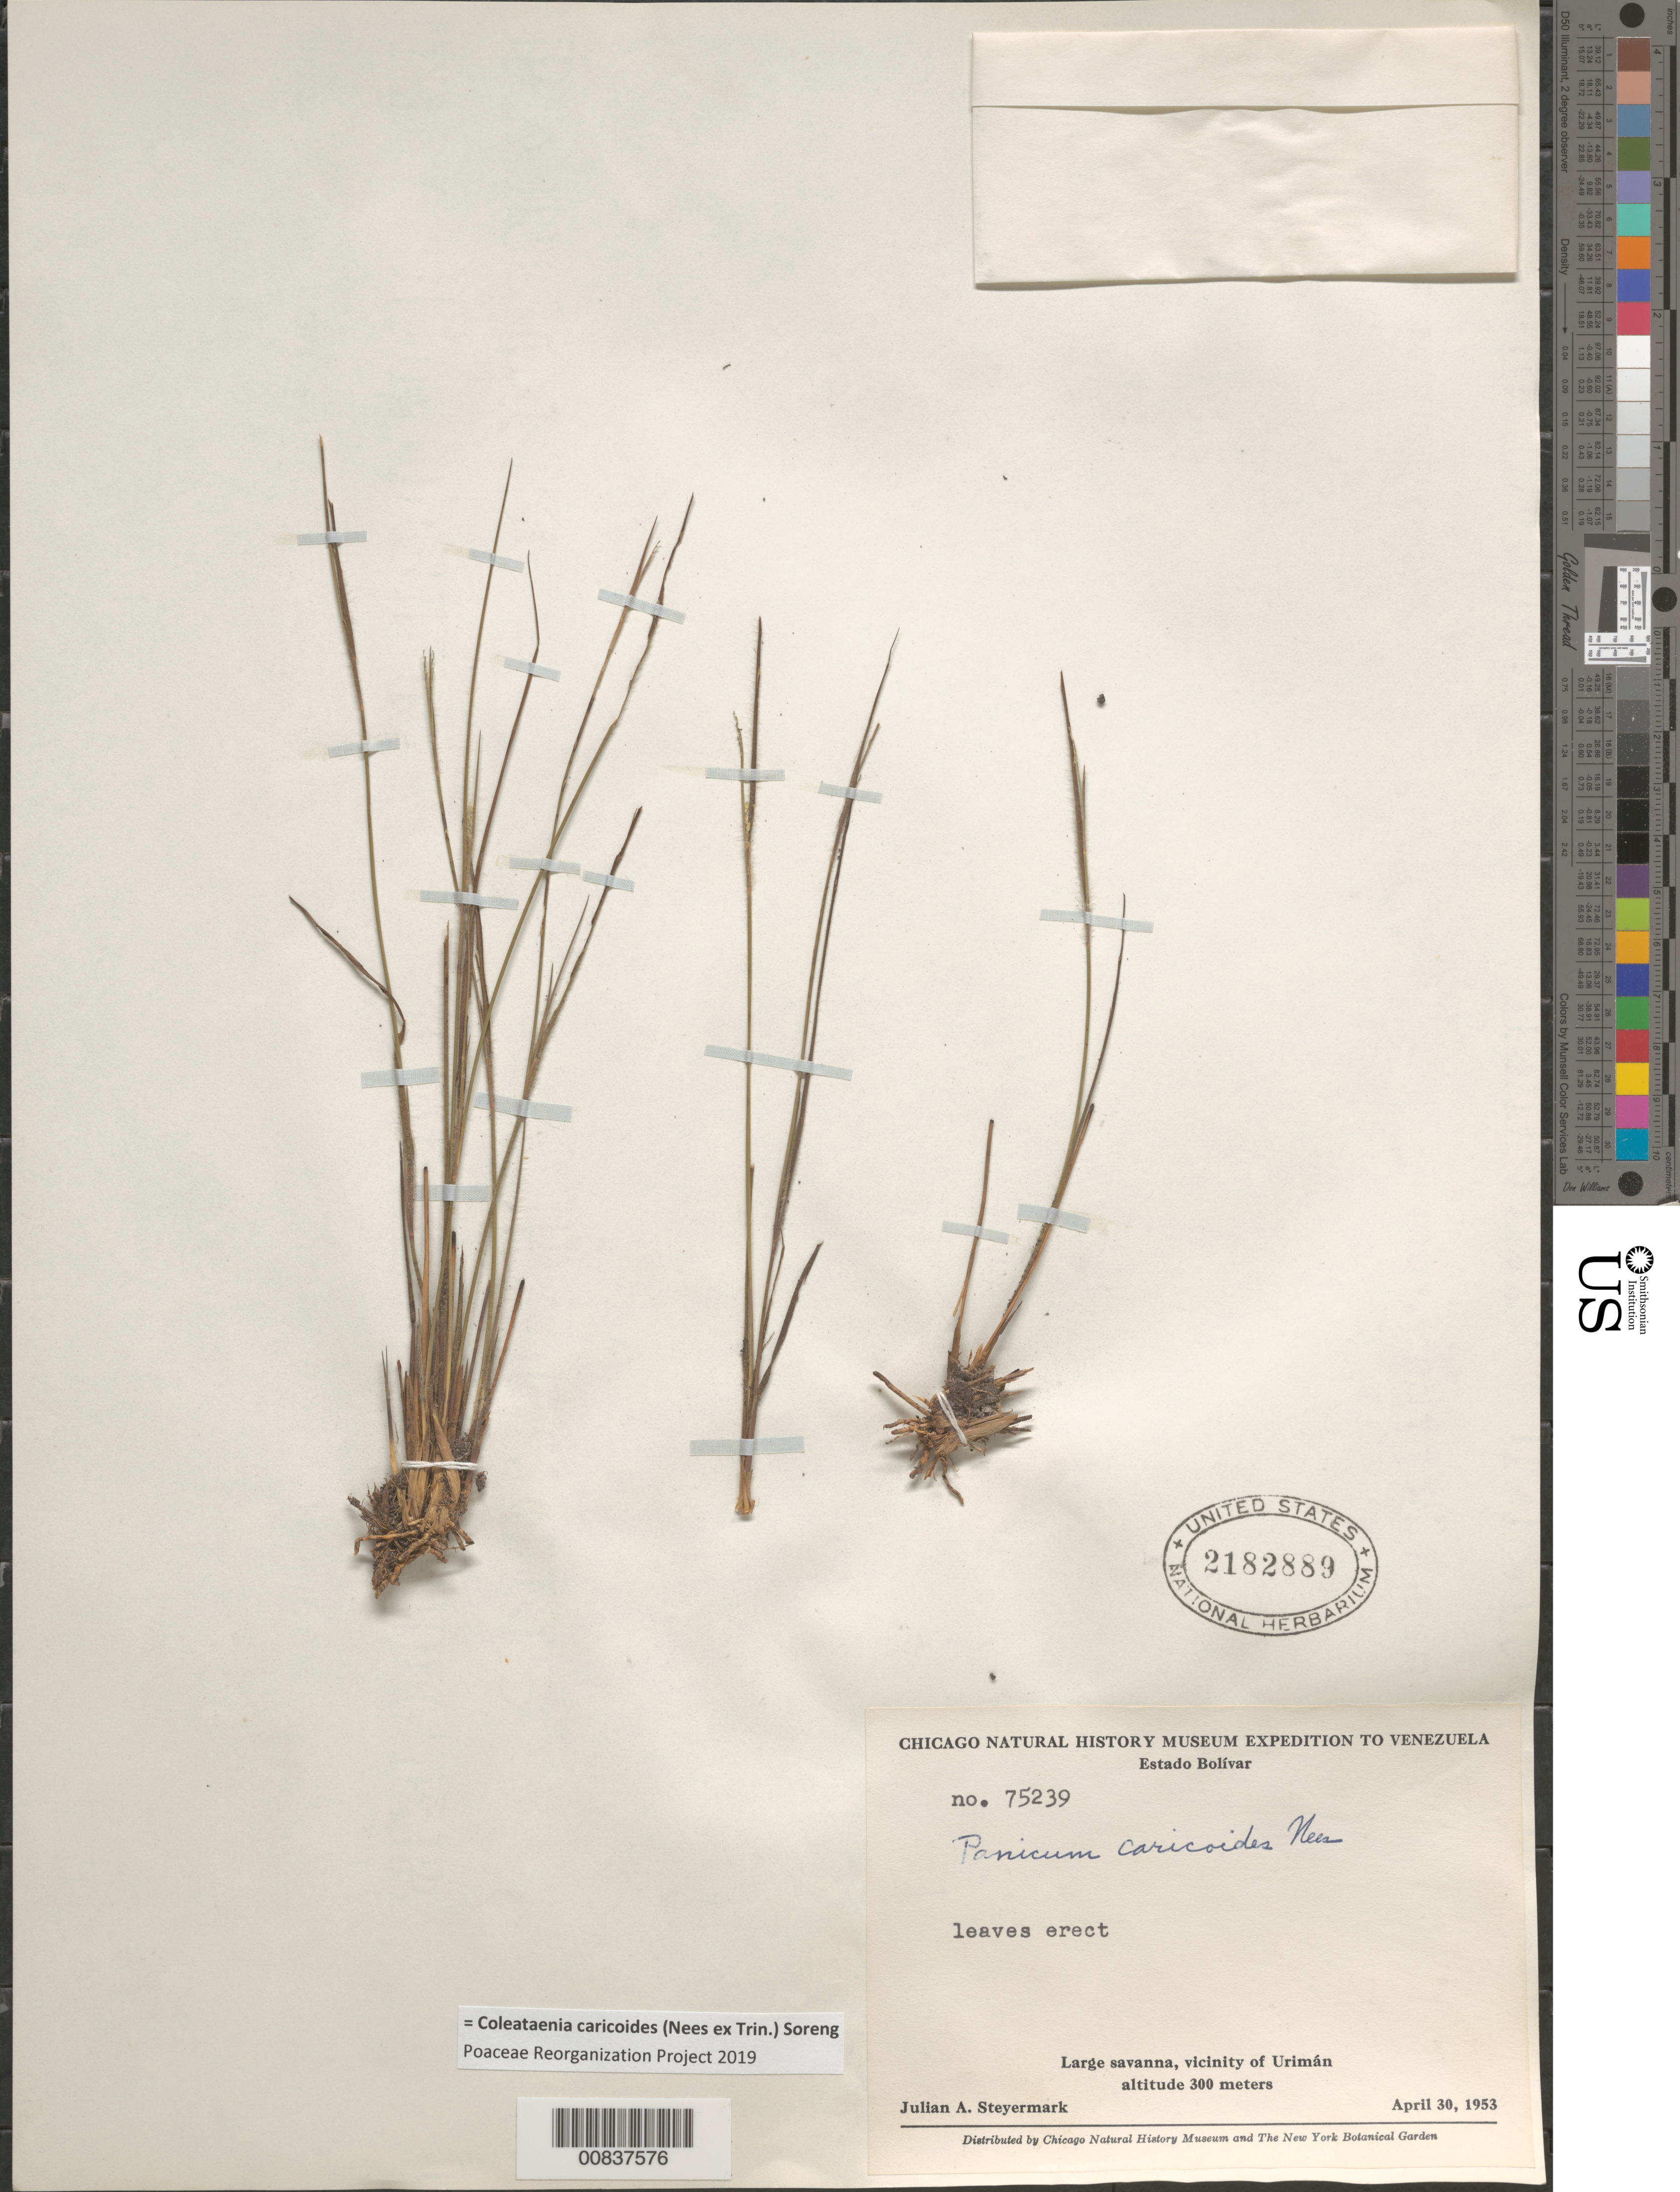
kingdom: Plantae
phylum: Tracheophyta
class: Liliopsida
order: Poales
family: Poaceae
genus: Panicum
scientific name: Panicum caricoides var. glabriusculum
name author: Döll in Mart.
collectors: J. Steyermark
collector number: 75239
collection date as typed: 30-Apr-53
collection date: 1953-04-30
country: Venezuela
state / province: Bolívar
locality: Urimán, vicinity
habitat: Large savanna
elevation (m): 300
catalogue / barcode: US 2182889